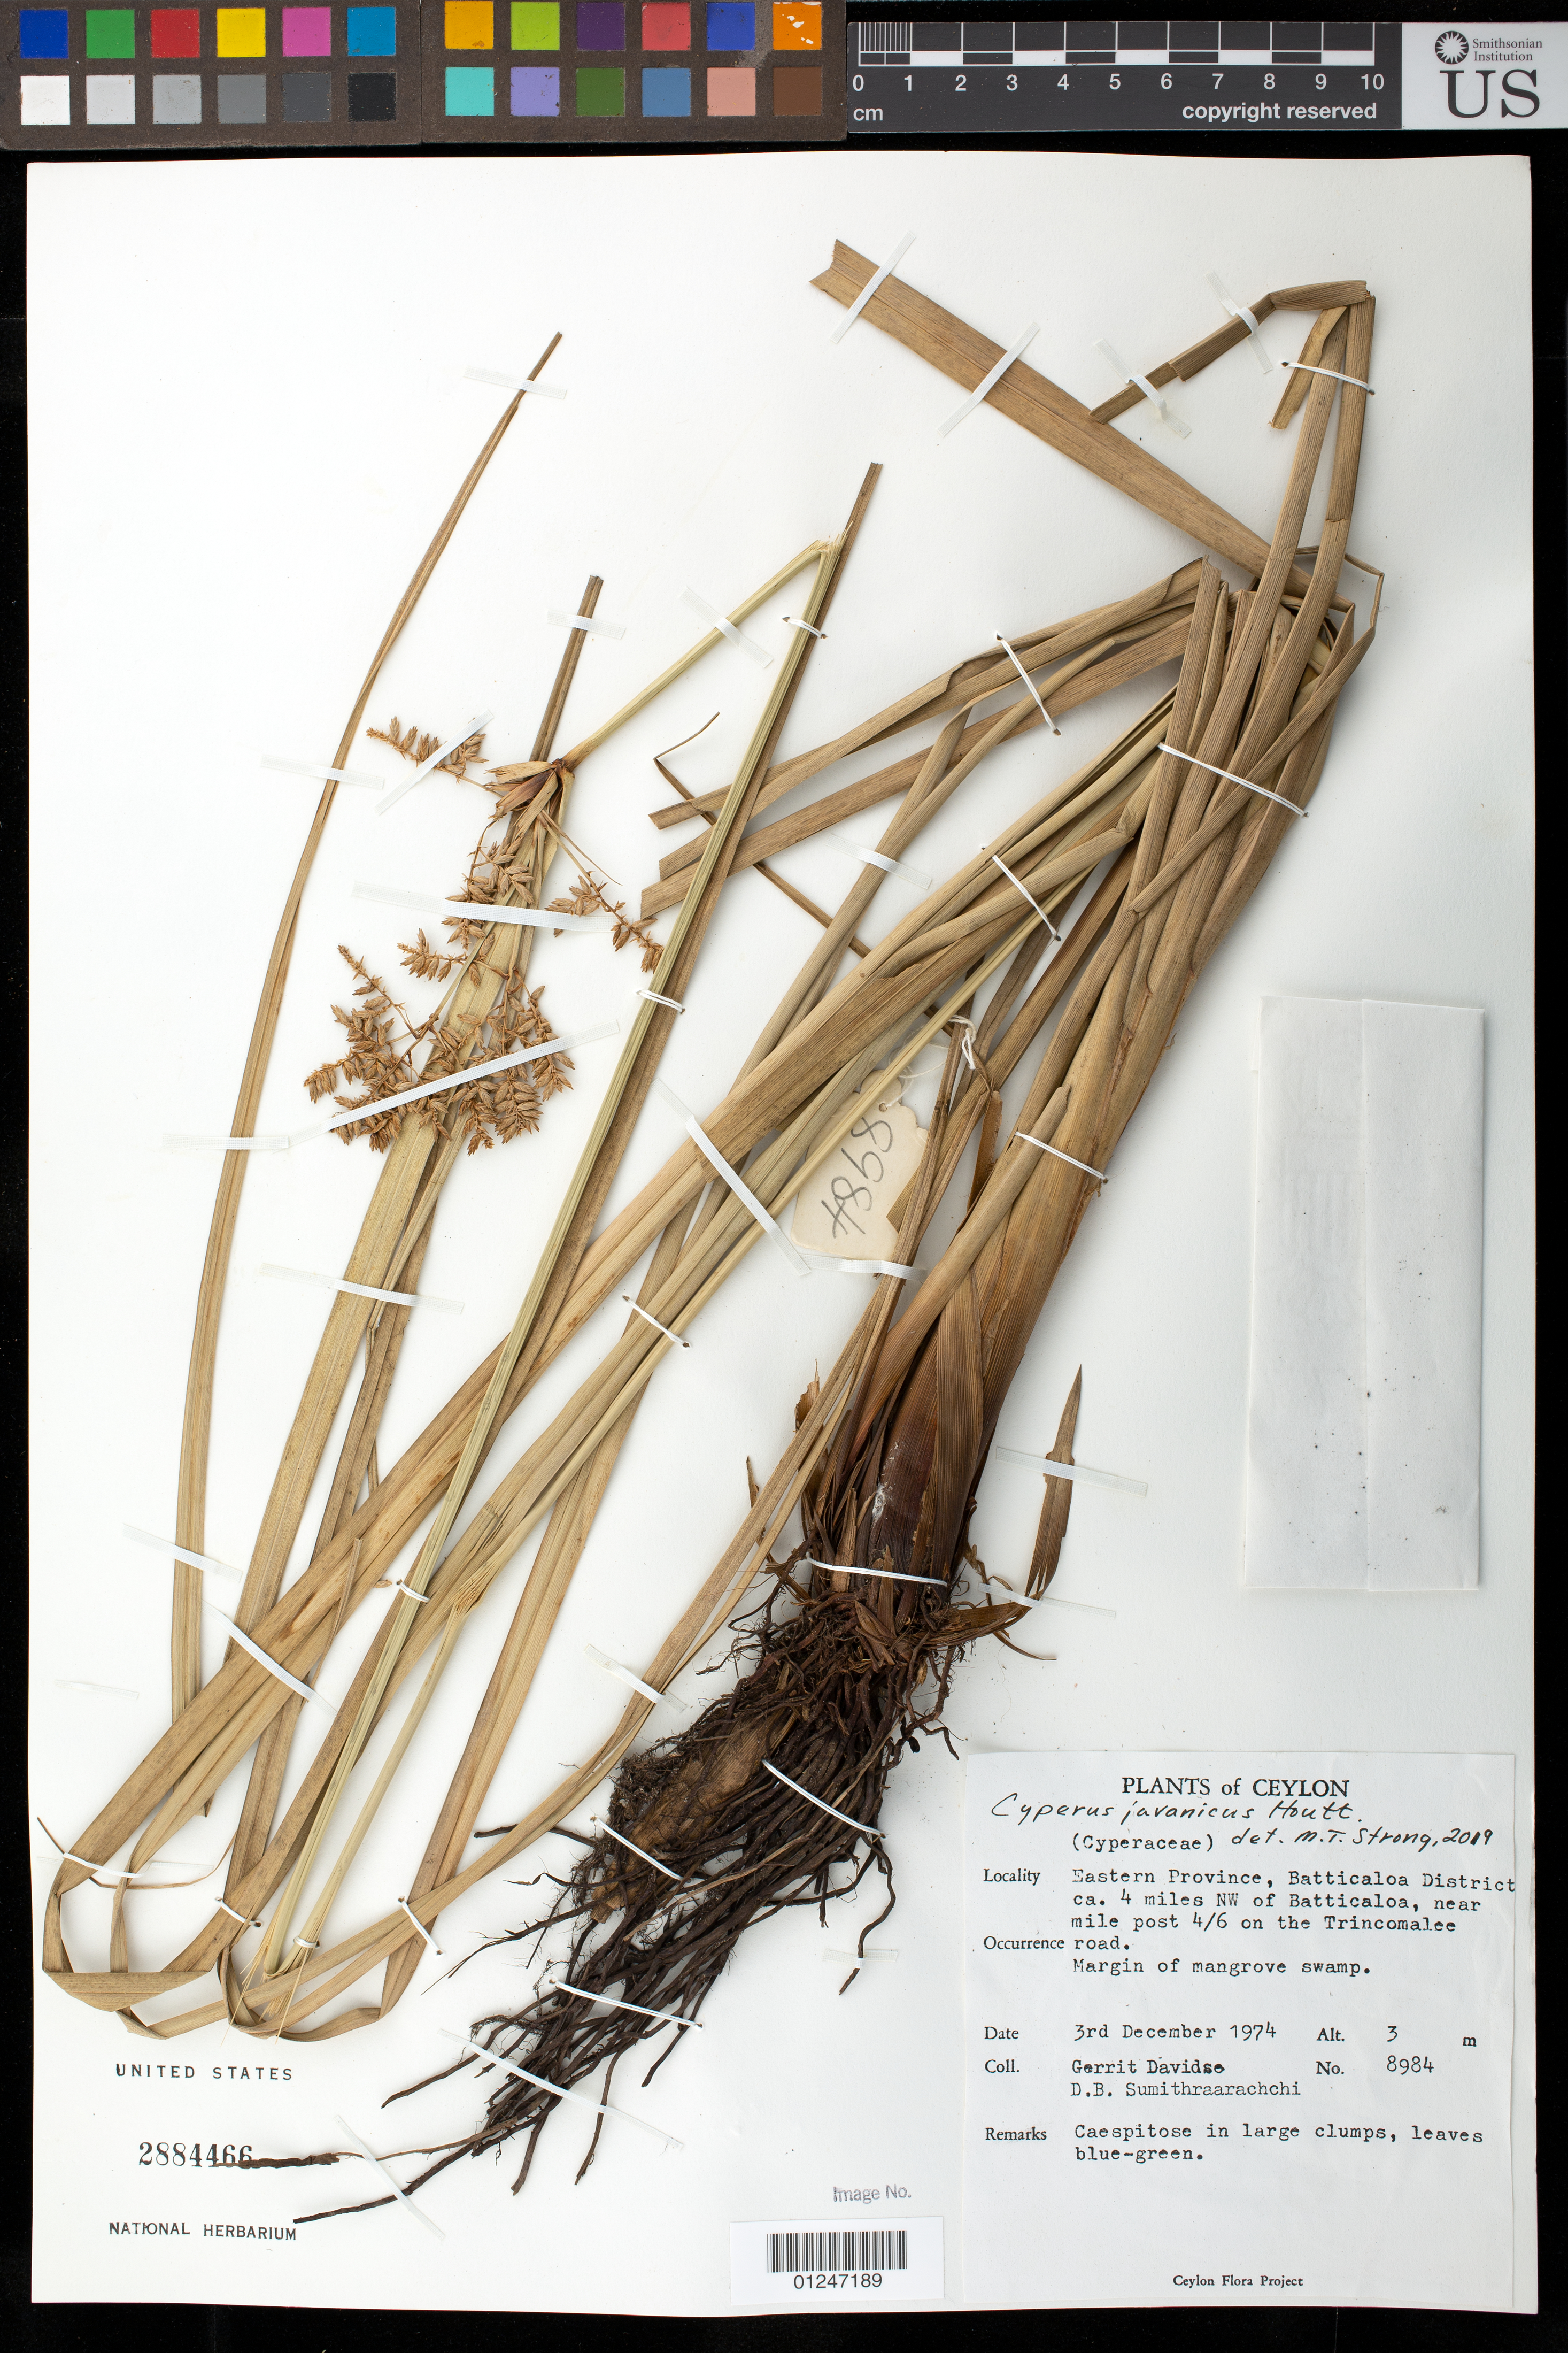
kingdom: Plantae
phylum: Tracheophyta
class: Liliopsida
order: Poales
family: Cyperaceae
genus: Cyperus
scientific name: Cyperus javanicus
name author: Houtt.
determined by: Strong, Mark T., (BOT), Smithsonian Institution - National Museum of Natural History (UNITED STATES)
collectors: G. Davidse & D. B. Sumithraarachchi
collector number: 8984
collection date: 1974-12-03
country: Sri Lanka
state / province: Eastern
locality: Ceylon. Batticaloa District ca. 4 miles NW of Batticaloa, near mile post 4/6 on the Trincomalee road.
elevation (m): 3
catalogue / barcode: US 2884466